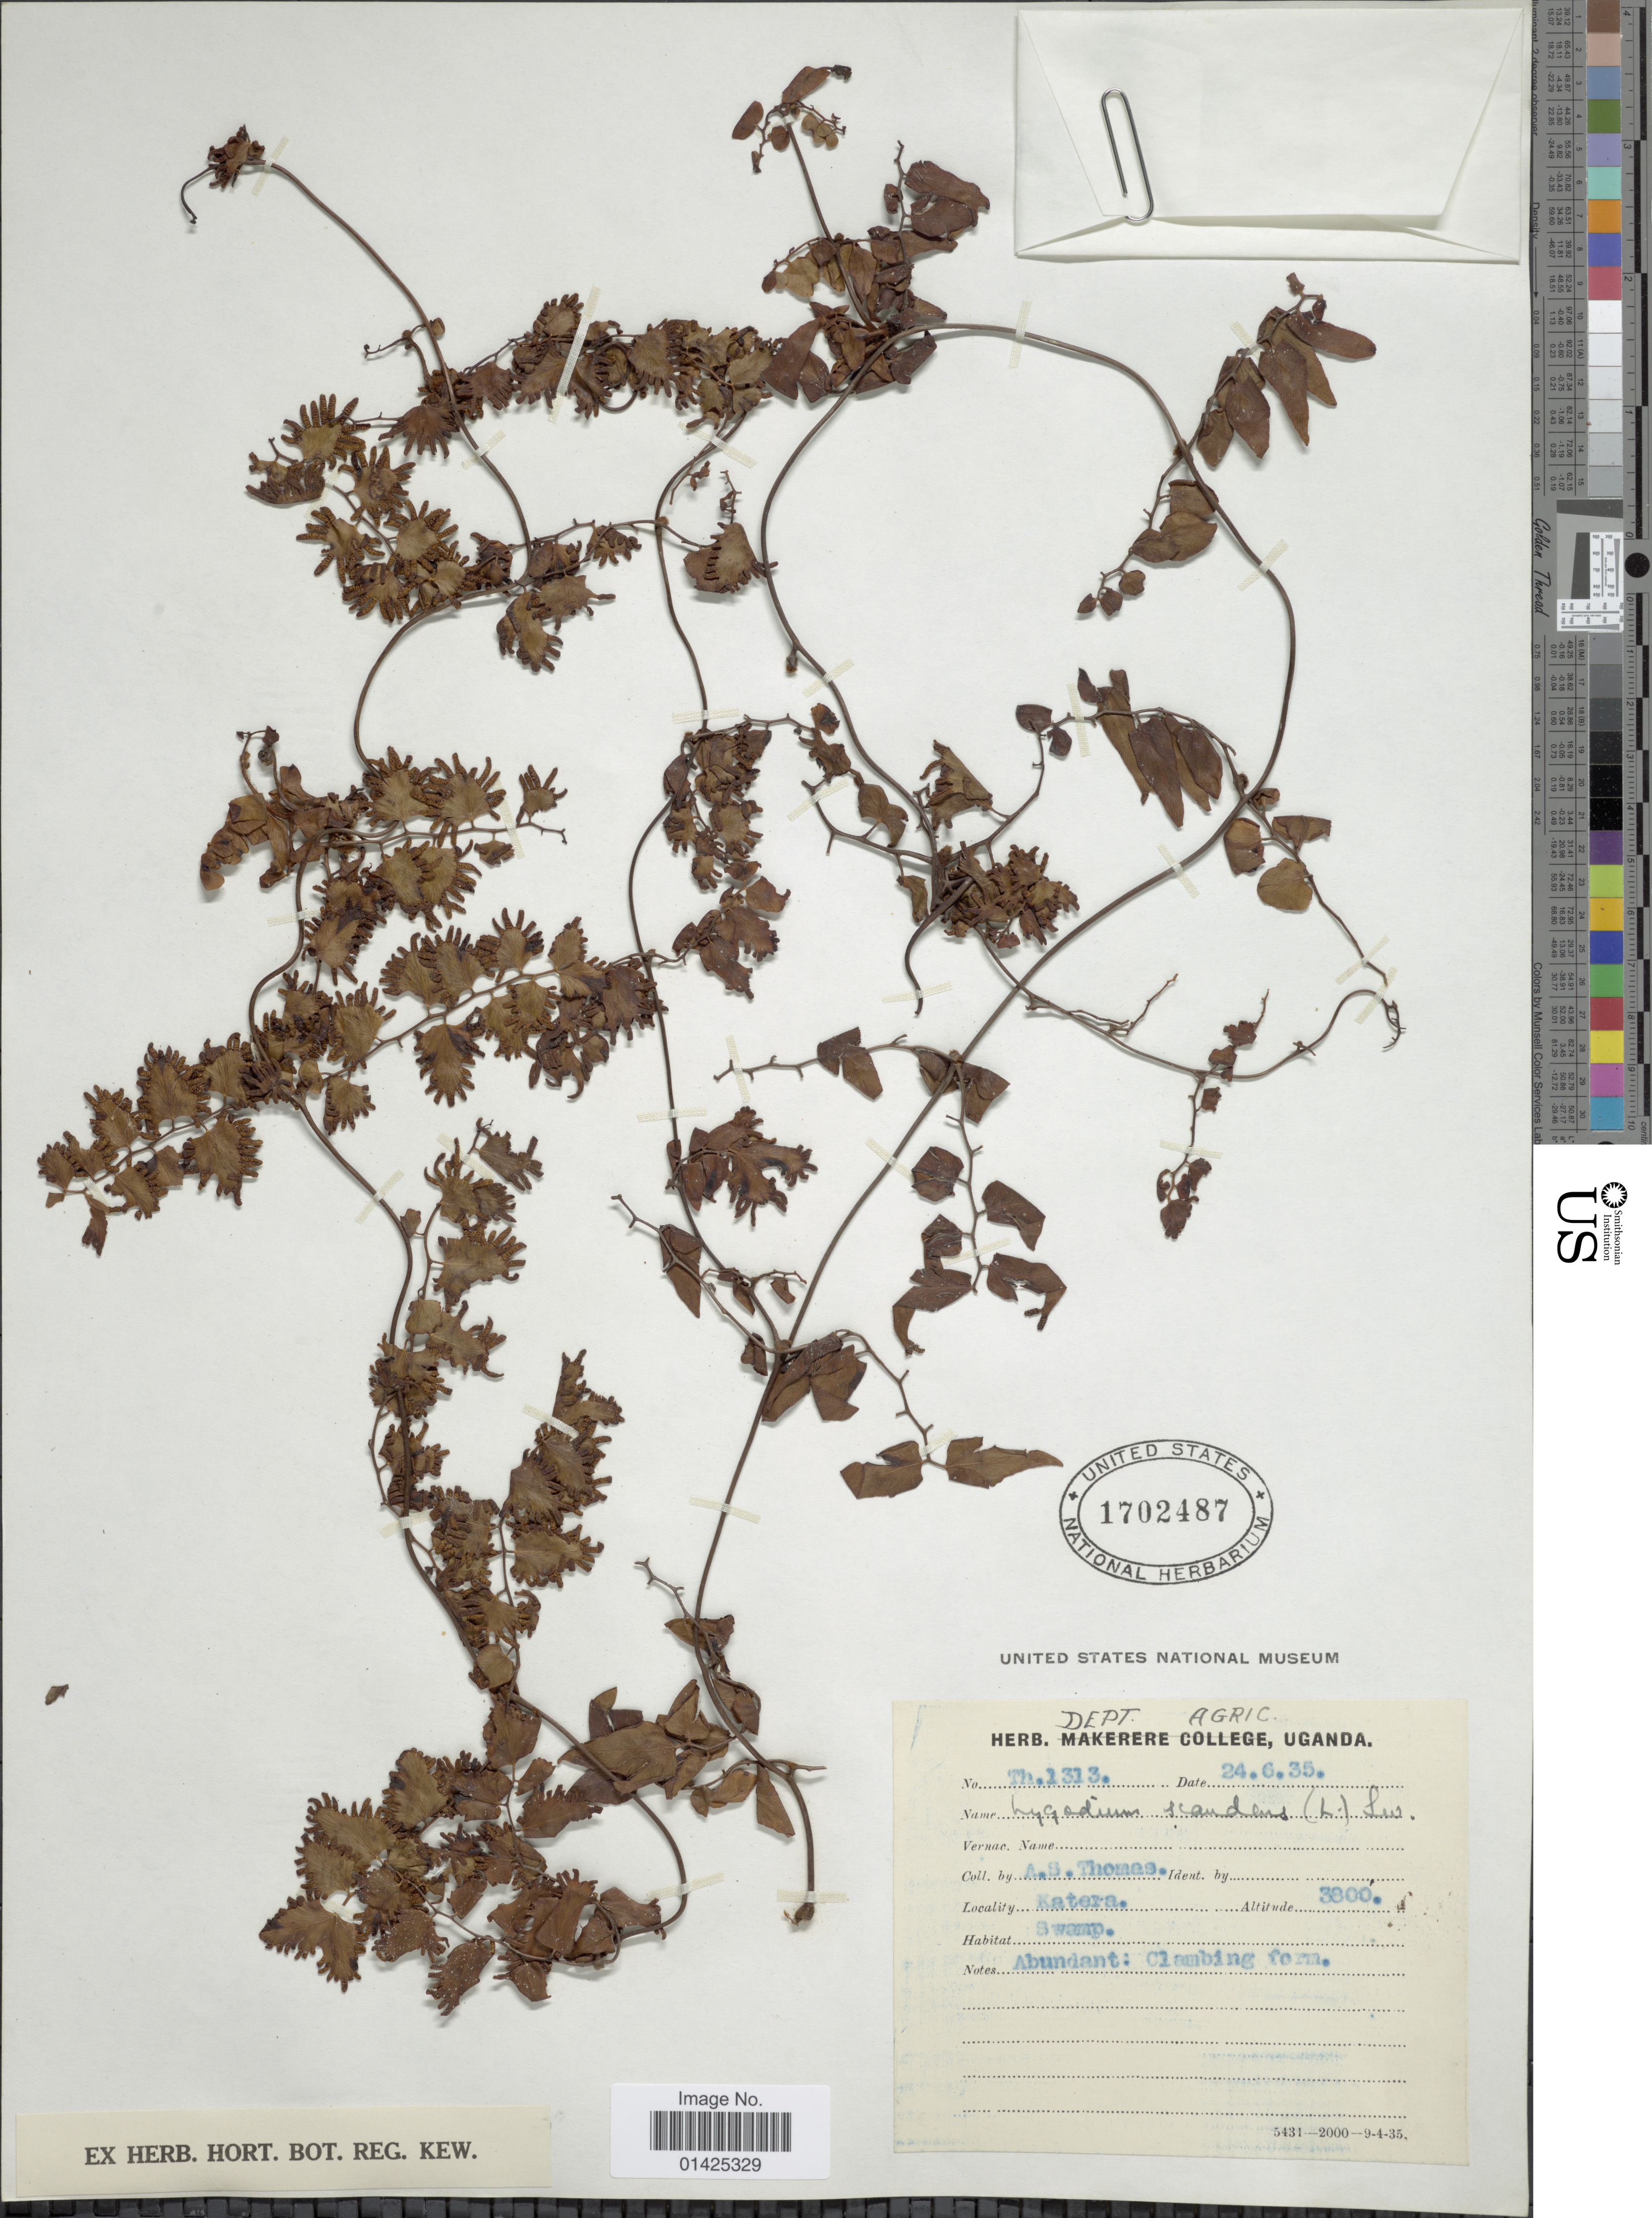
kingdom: Plantae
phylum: Tracheophyta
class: Polypodiopsida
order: Schizaeales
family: Lygodiaceae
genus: Lygodium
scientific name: Lygodium microphyllum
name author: (Cav.) R. Br.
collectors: A. Thomas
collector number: Th.1313.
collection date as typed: Transcribed d/m/y: 24/6/35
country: Uganda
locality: Uganda, Katera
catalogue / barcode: US 1702487